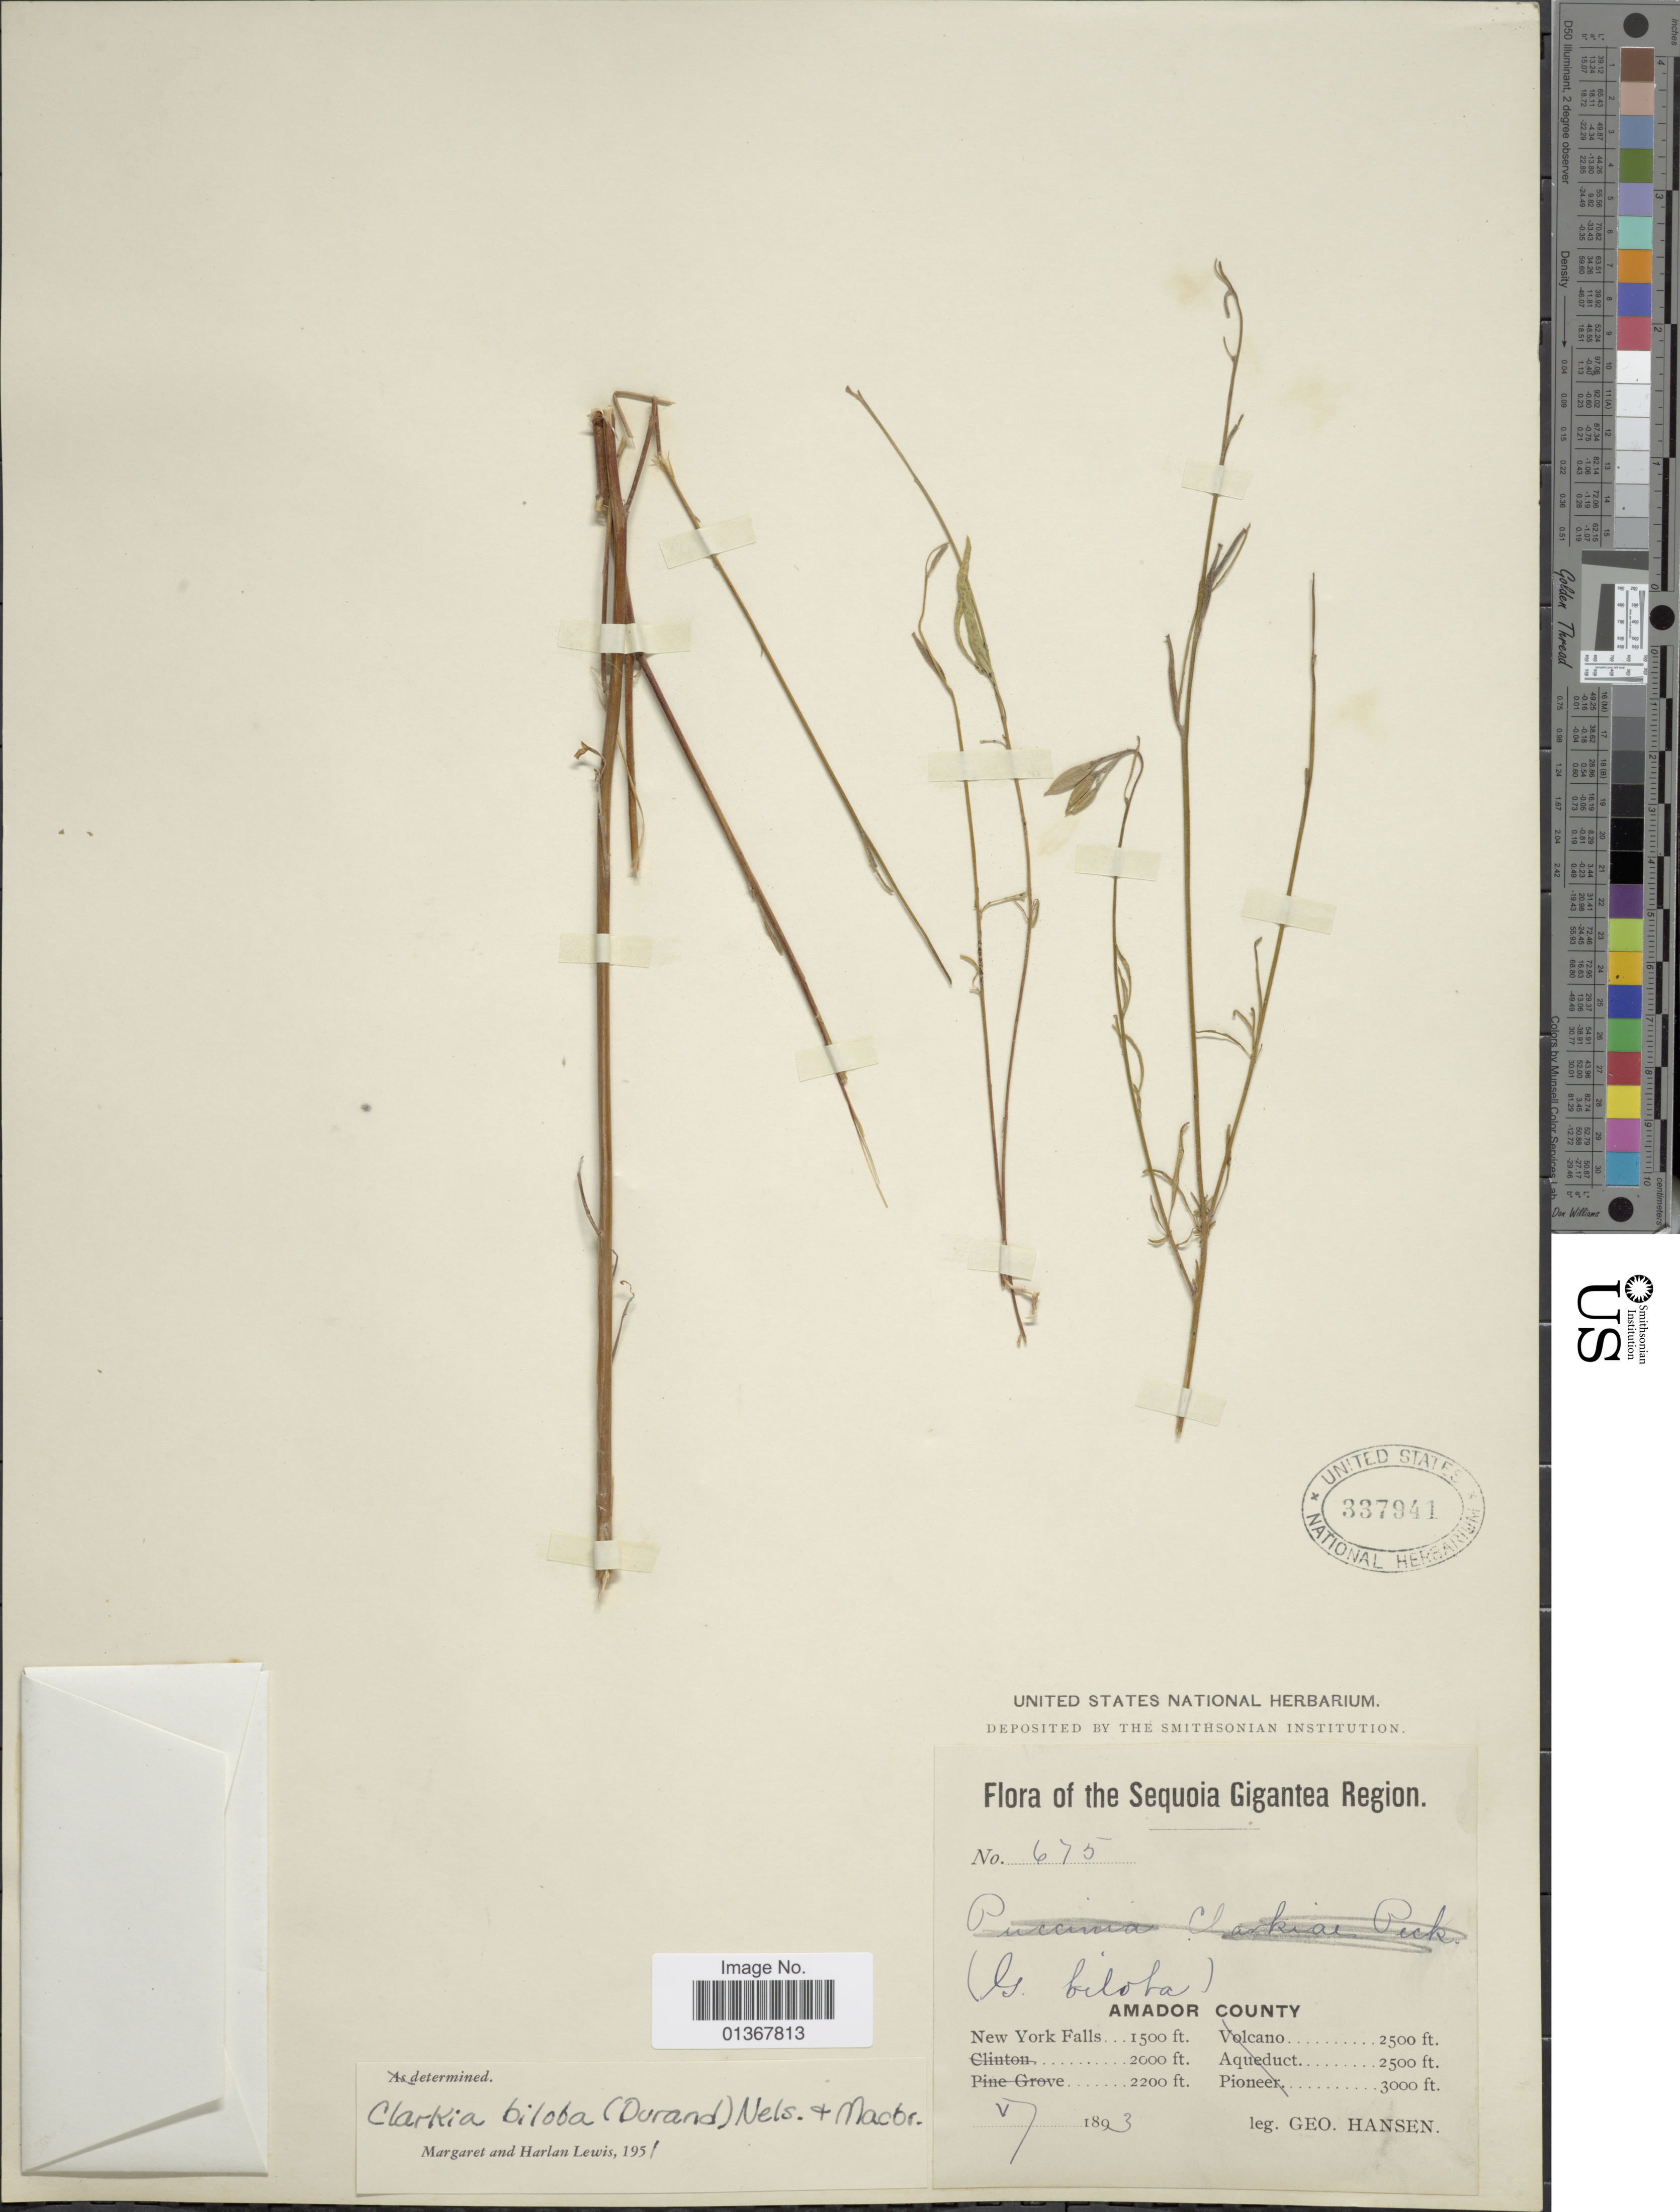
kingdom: Plantae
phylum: Tracheophyta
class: Magnoliopsida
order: Myrtales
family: Onagraceae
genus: Clarkia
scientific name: Clarkia biloba subsp. biloba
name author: (Durand) A. Nelson & J.F. Macbr.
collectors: G. Hansen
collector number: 675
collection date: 1893-05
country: United States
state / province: New York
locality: Sequoia Gigantea Region, Amador County, New York Falls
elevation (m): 457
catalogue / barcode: US 337941